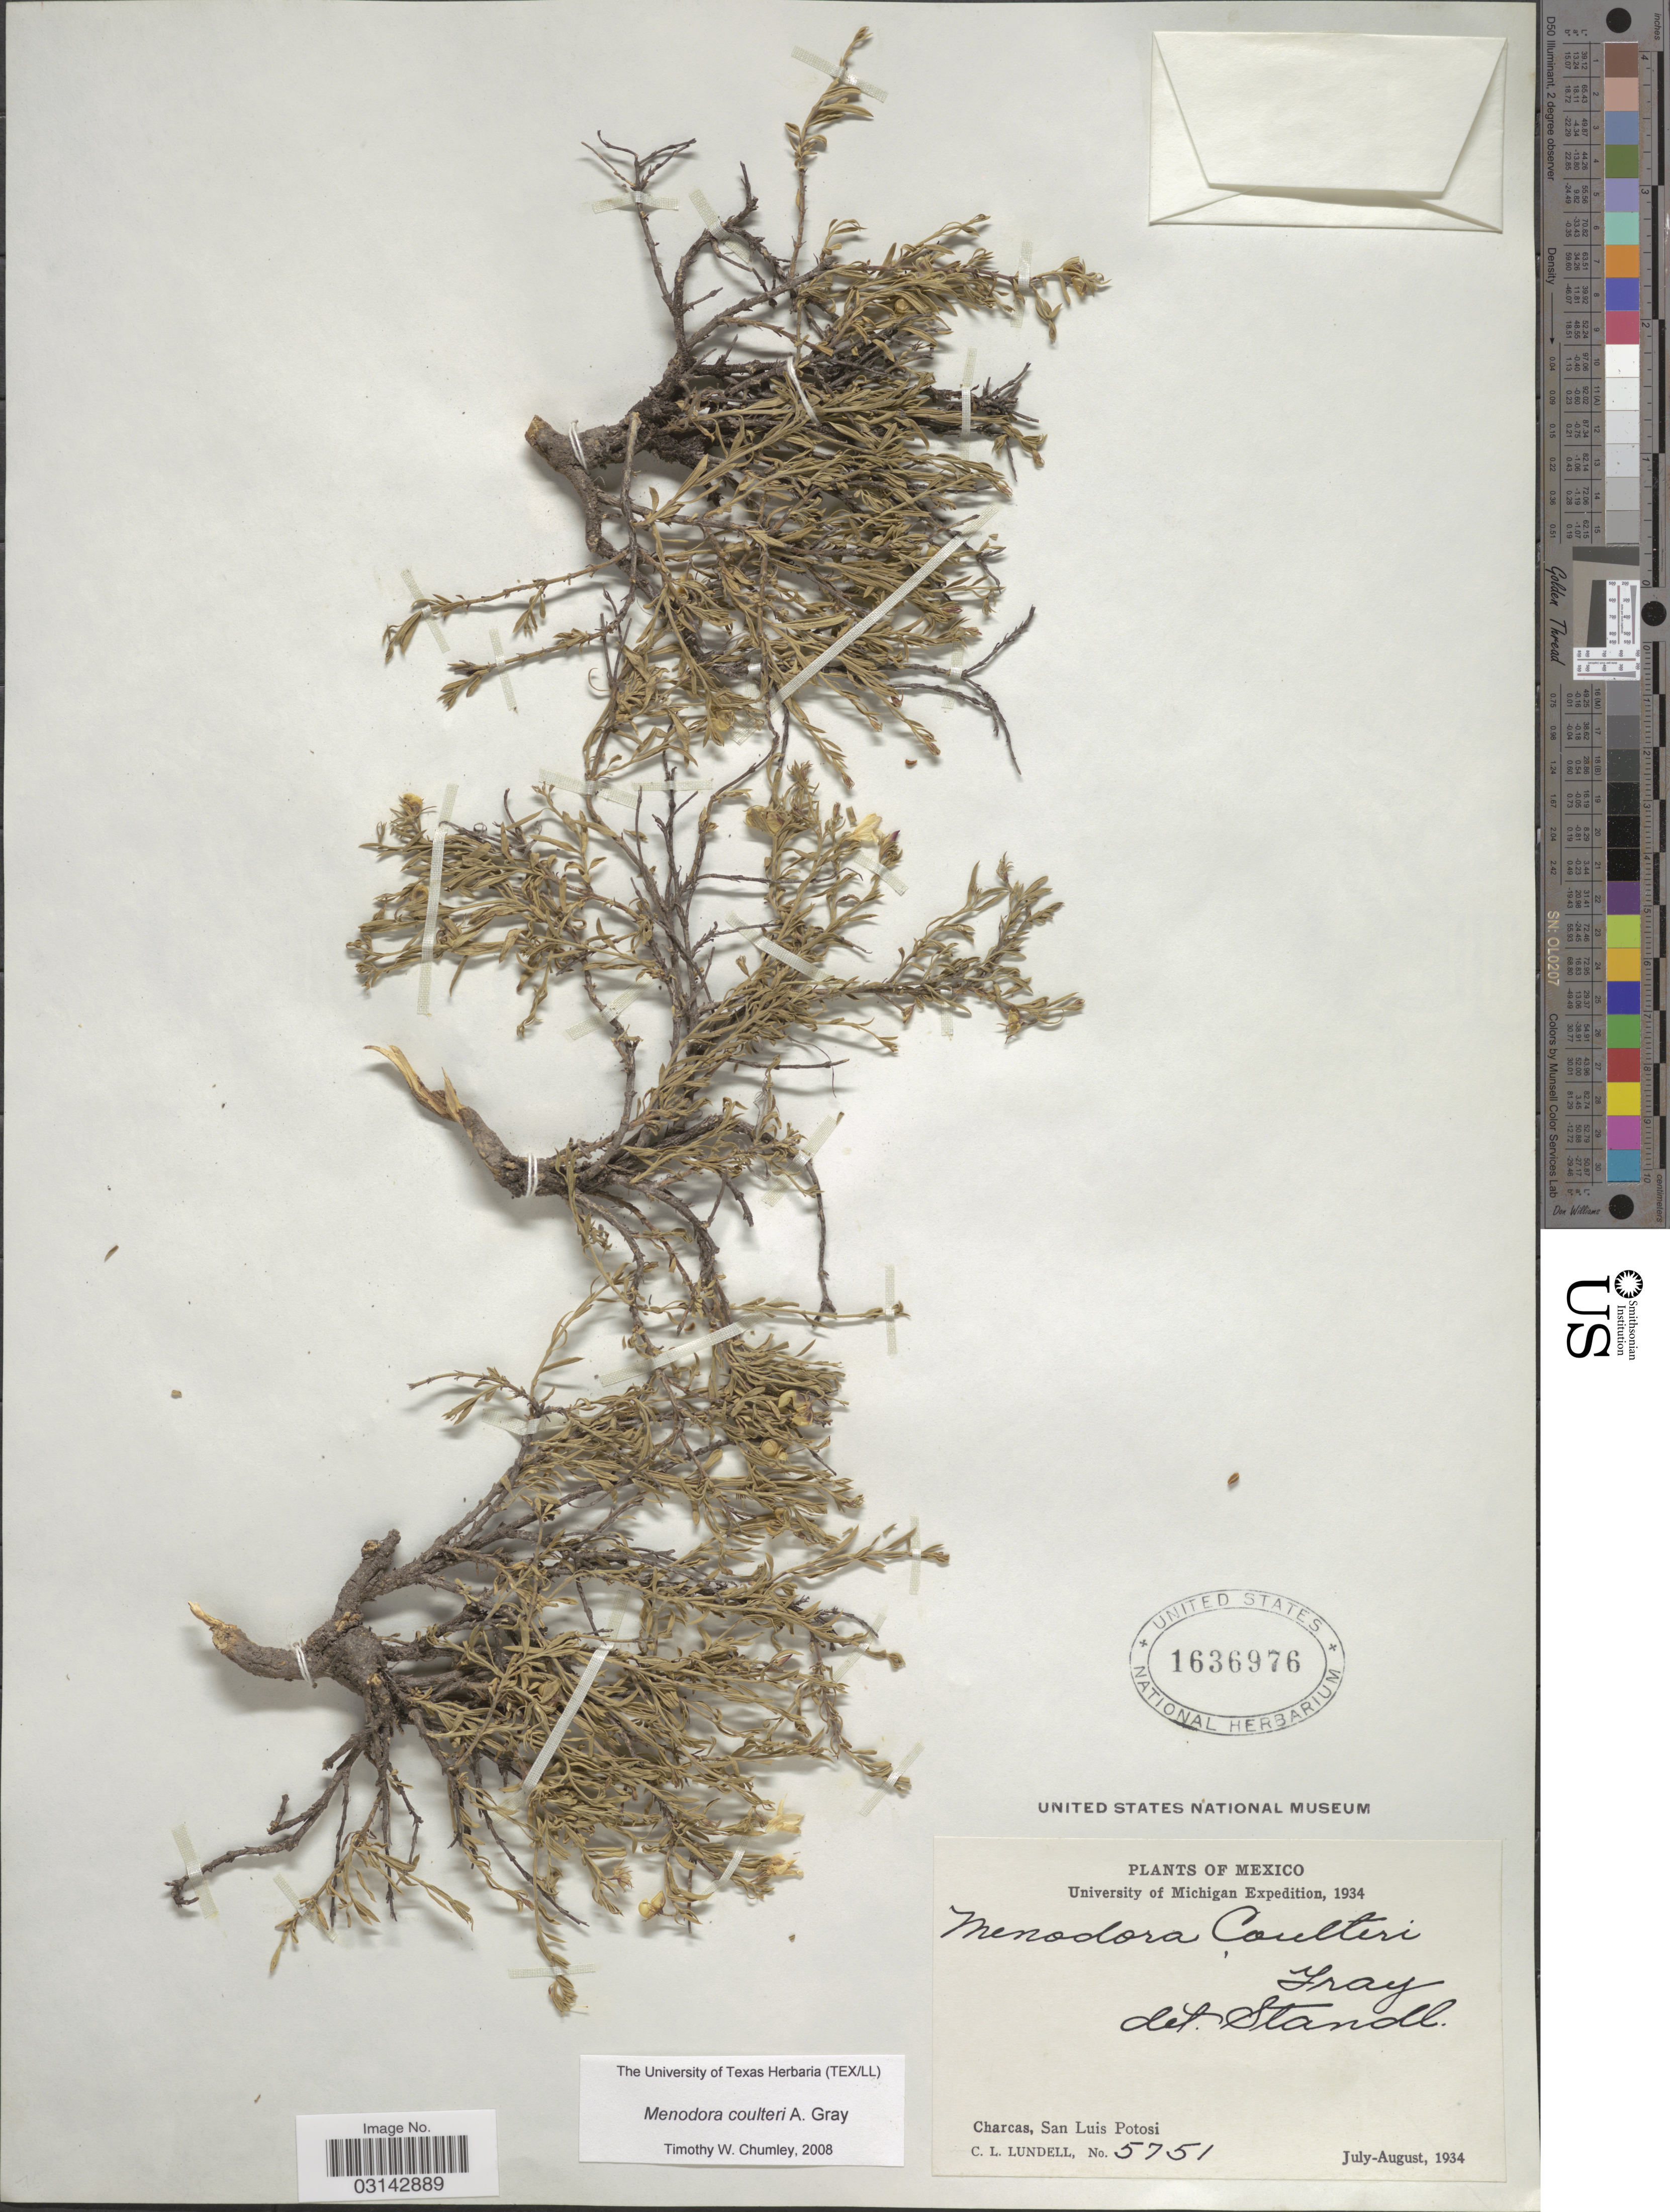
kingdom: Plantae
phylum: Tracheophyta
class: Magnoliopsida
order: Lamiales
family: Oleaceae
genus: Menodora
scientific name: Menodora coulteri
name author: A. Gray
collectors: C. L. Lundell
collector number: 5751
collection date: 1934-07/1934-08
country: Mexico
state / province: San Luis Potosí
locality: Charcas.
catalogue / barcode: US 1636976